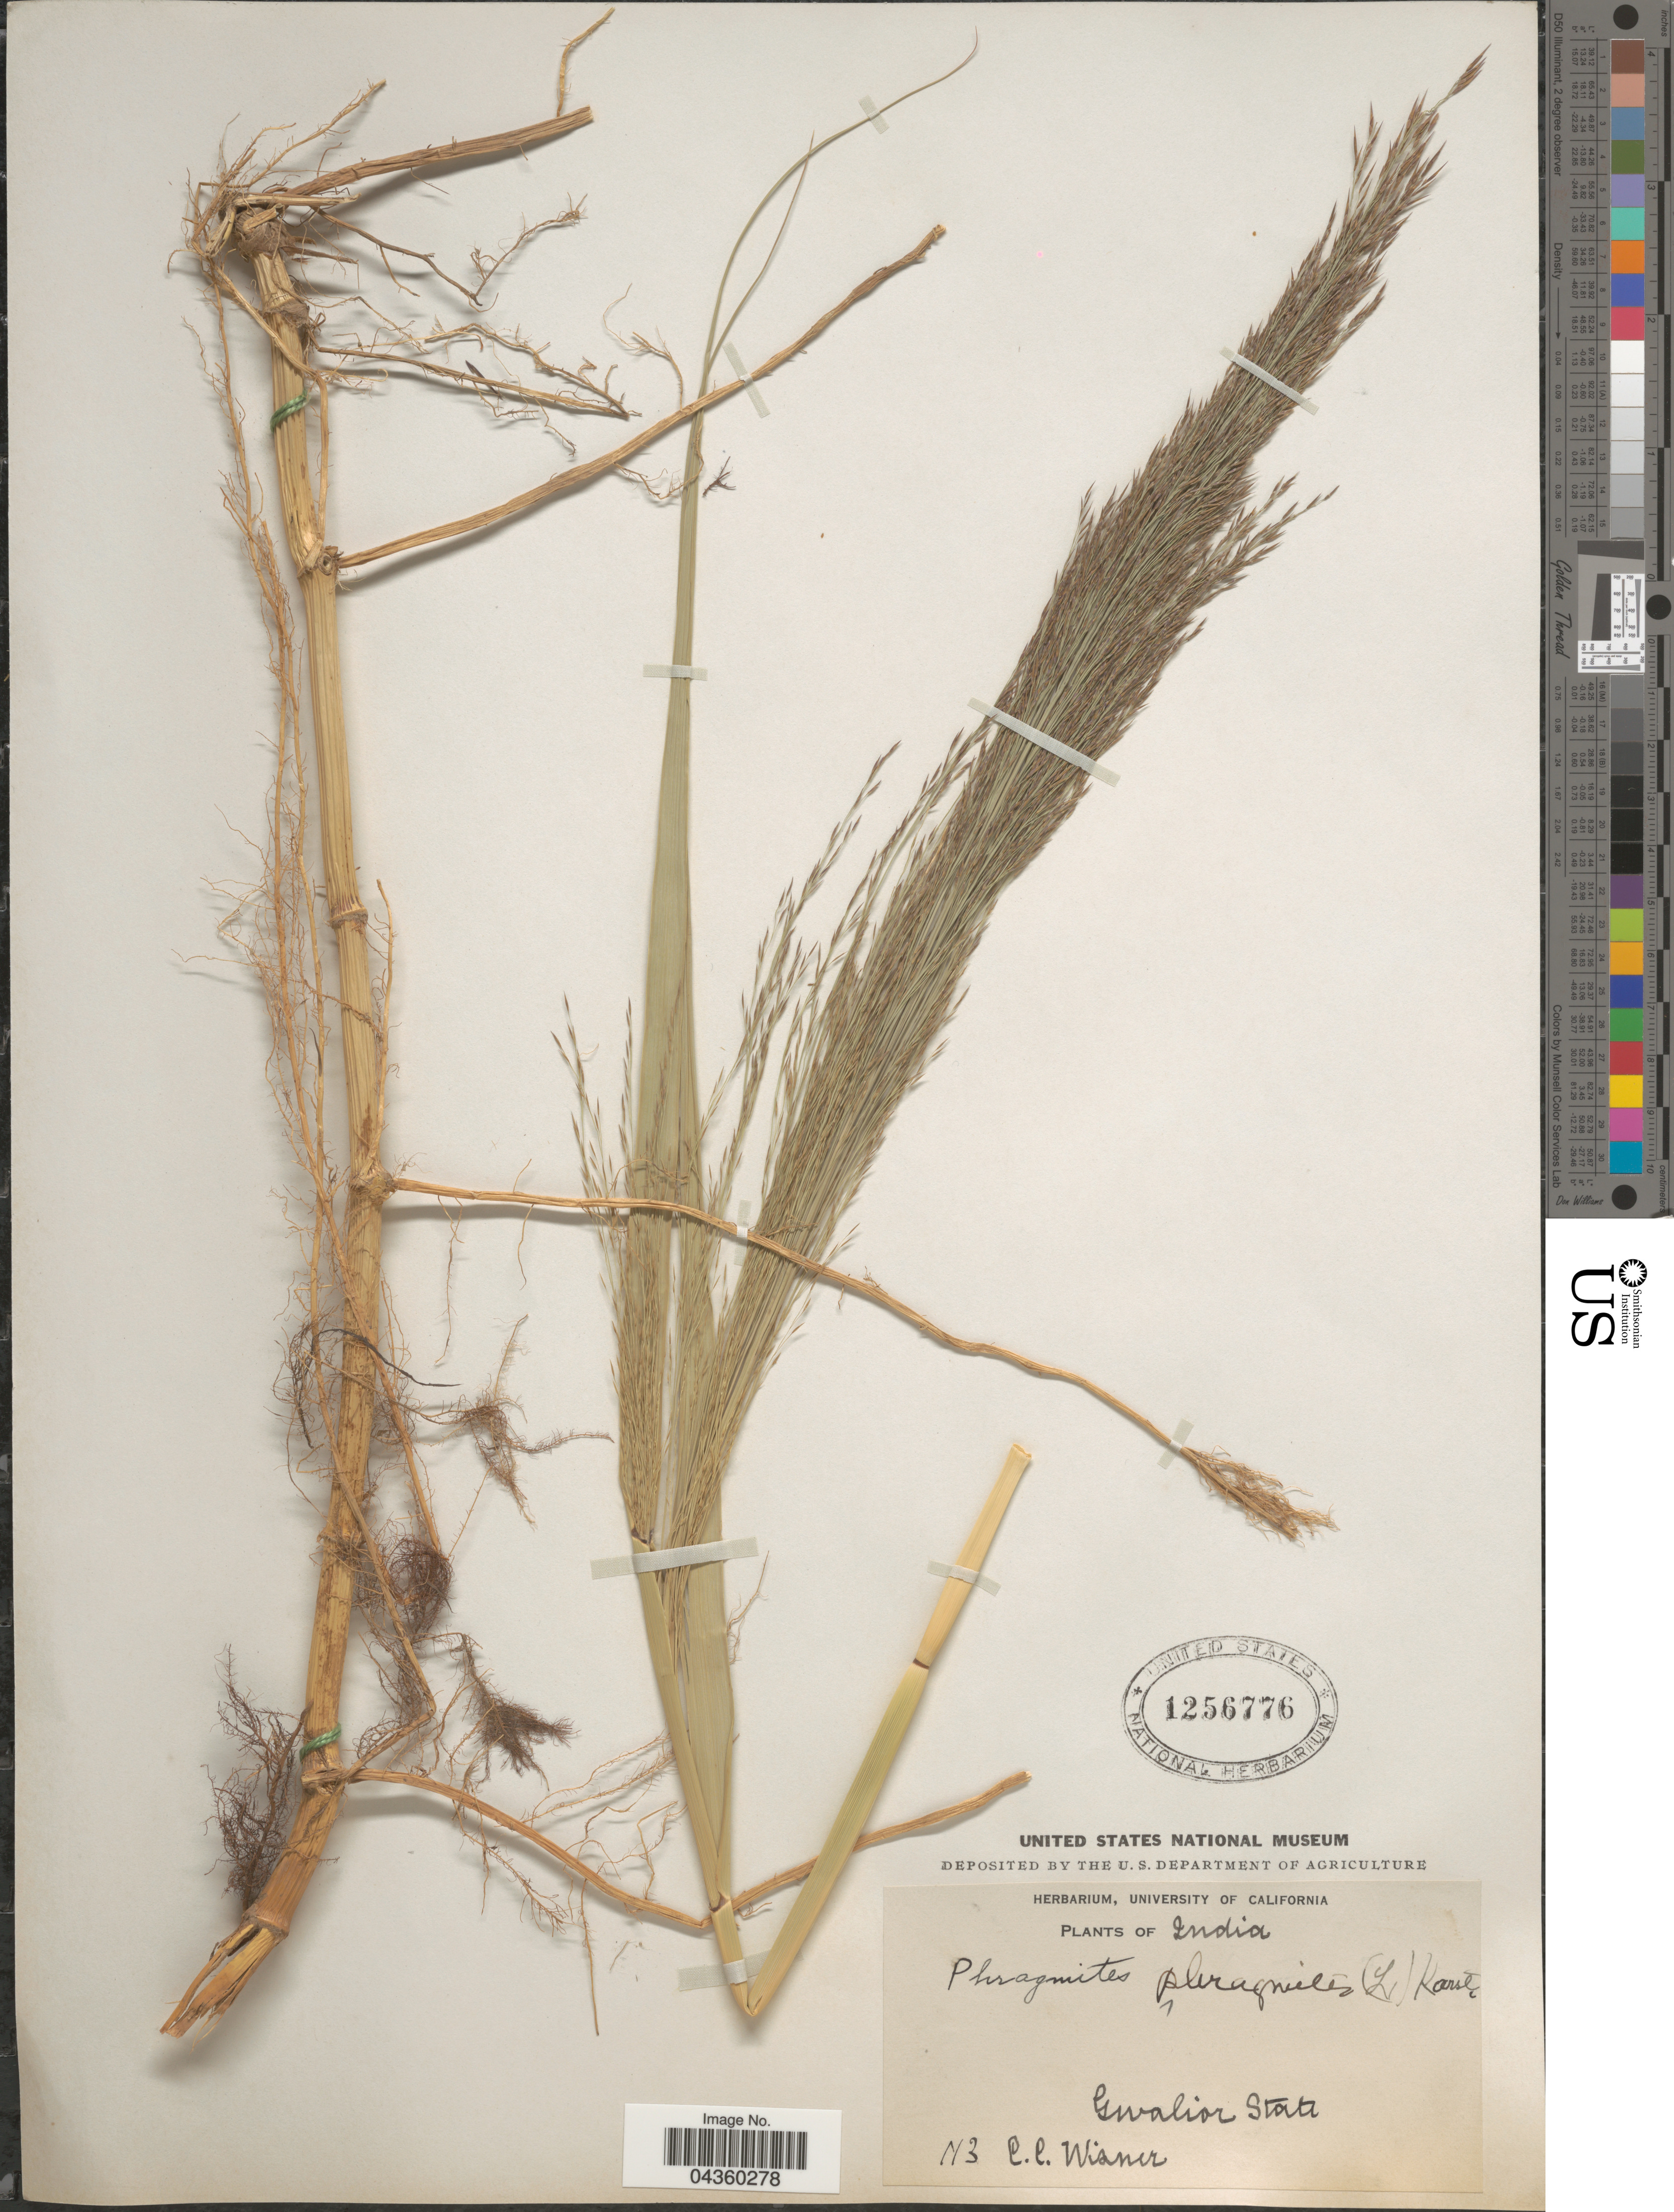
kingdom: Plantae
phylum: Tracheophyta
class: Liliopsida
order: Poales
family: Poaceae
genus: Phragmites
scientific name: Phragmites karka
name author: (Retz.) Trin. ex Steud.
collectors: C. Wisner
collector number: N3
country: India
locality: Gwalior State.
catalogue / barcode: US 1256776